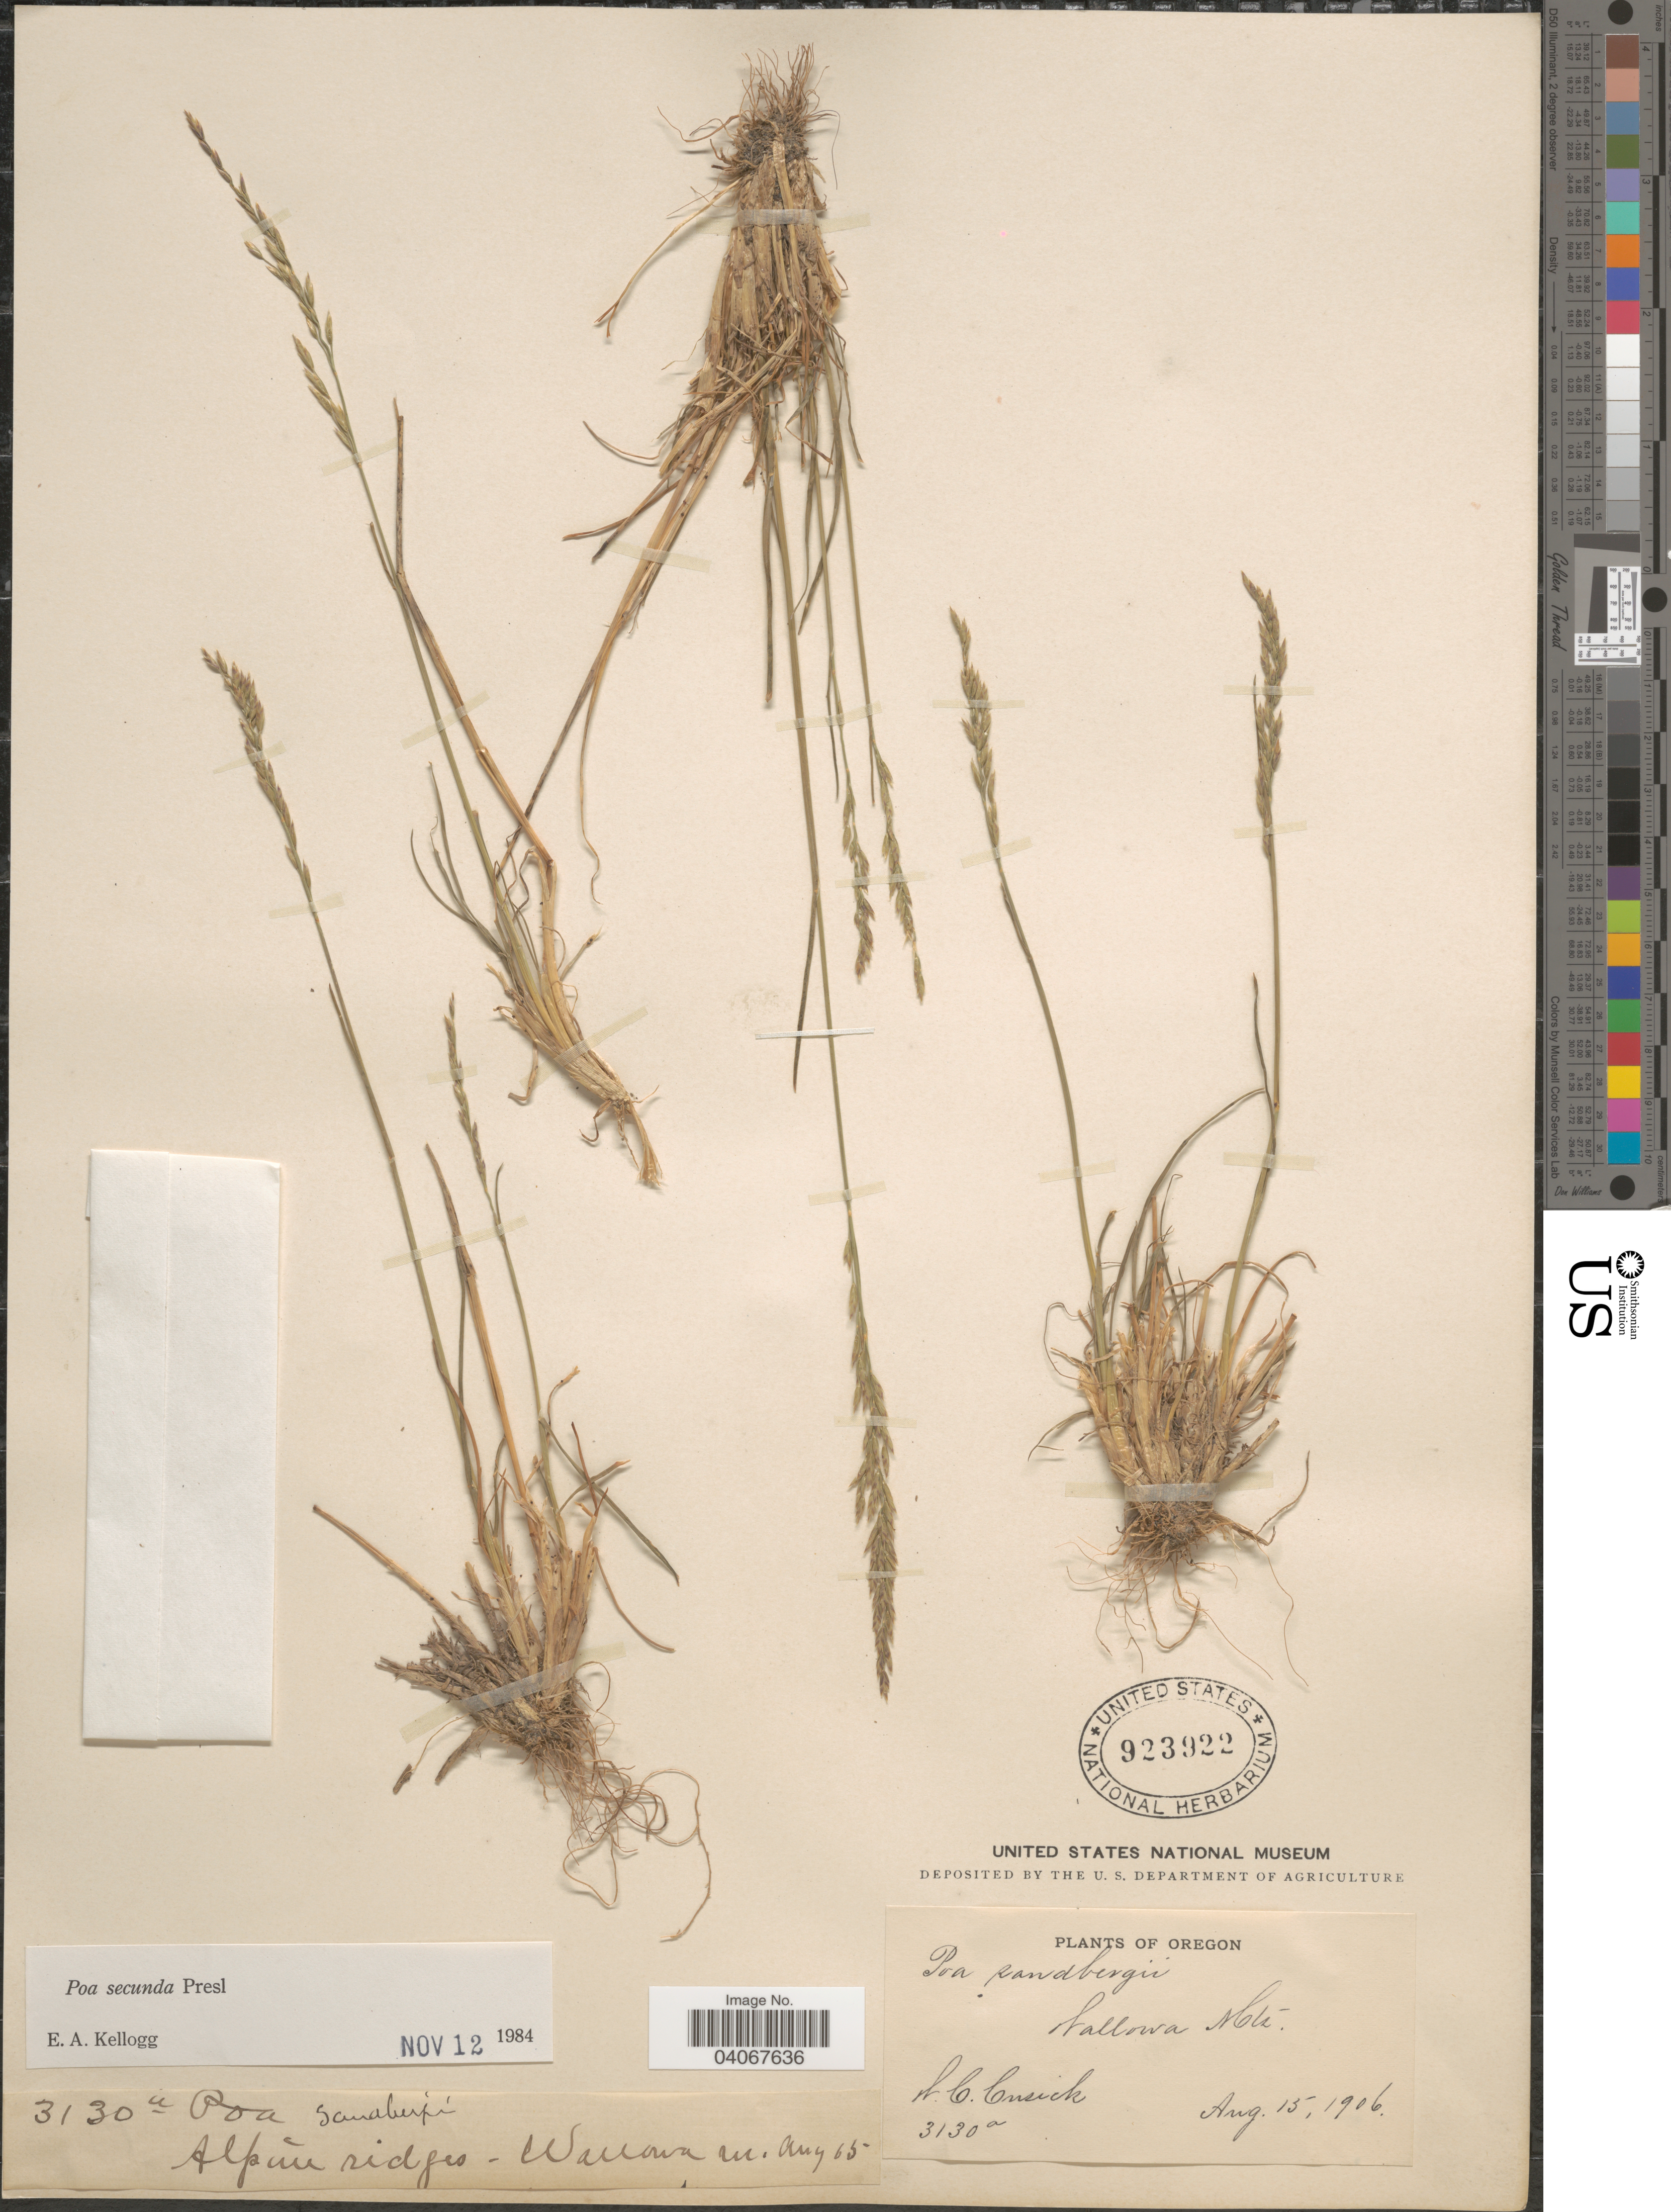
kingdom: Plantae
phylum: Tracheophyta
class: Liliopsida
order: Poales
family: Poaceae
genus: Poa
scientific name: Poa secunda subsp. secunda var. secunda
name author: J. Presl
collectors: W. C. Cusick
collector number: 3130a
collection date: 1906-08-15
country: United States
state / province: Oregon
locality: Alpine ridges. Wallowa Mts.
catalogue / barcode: US 923922